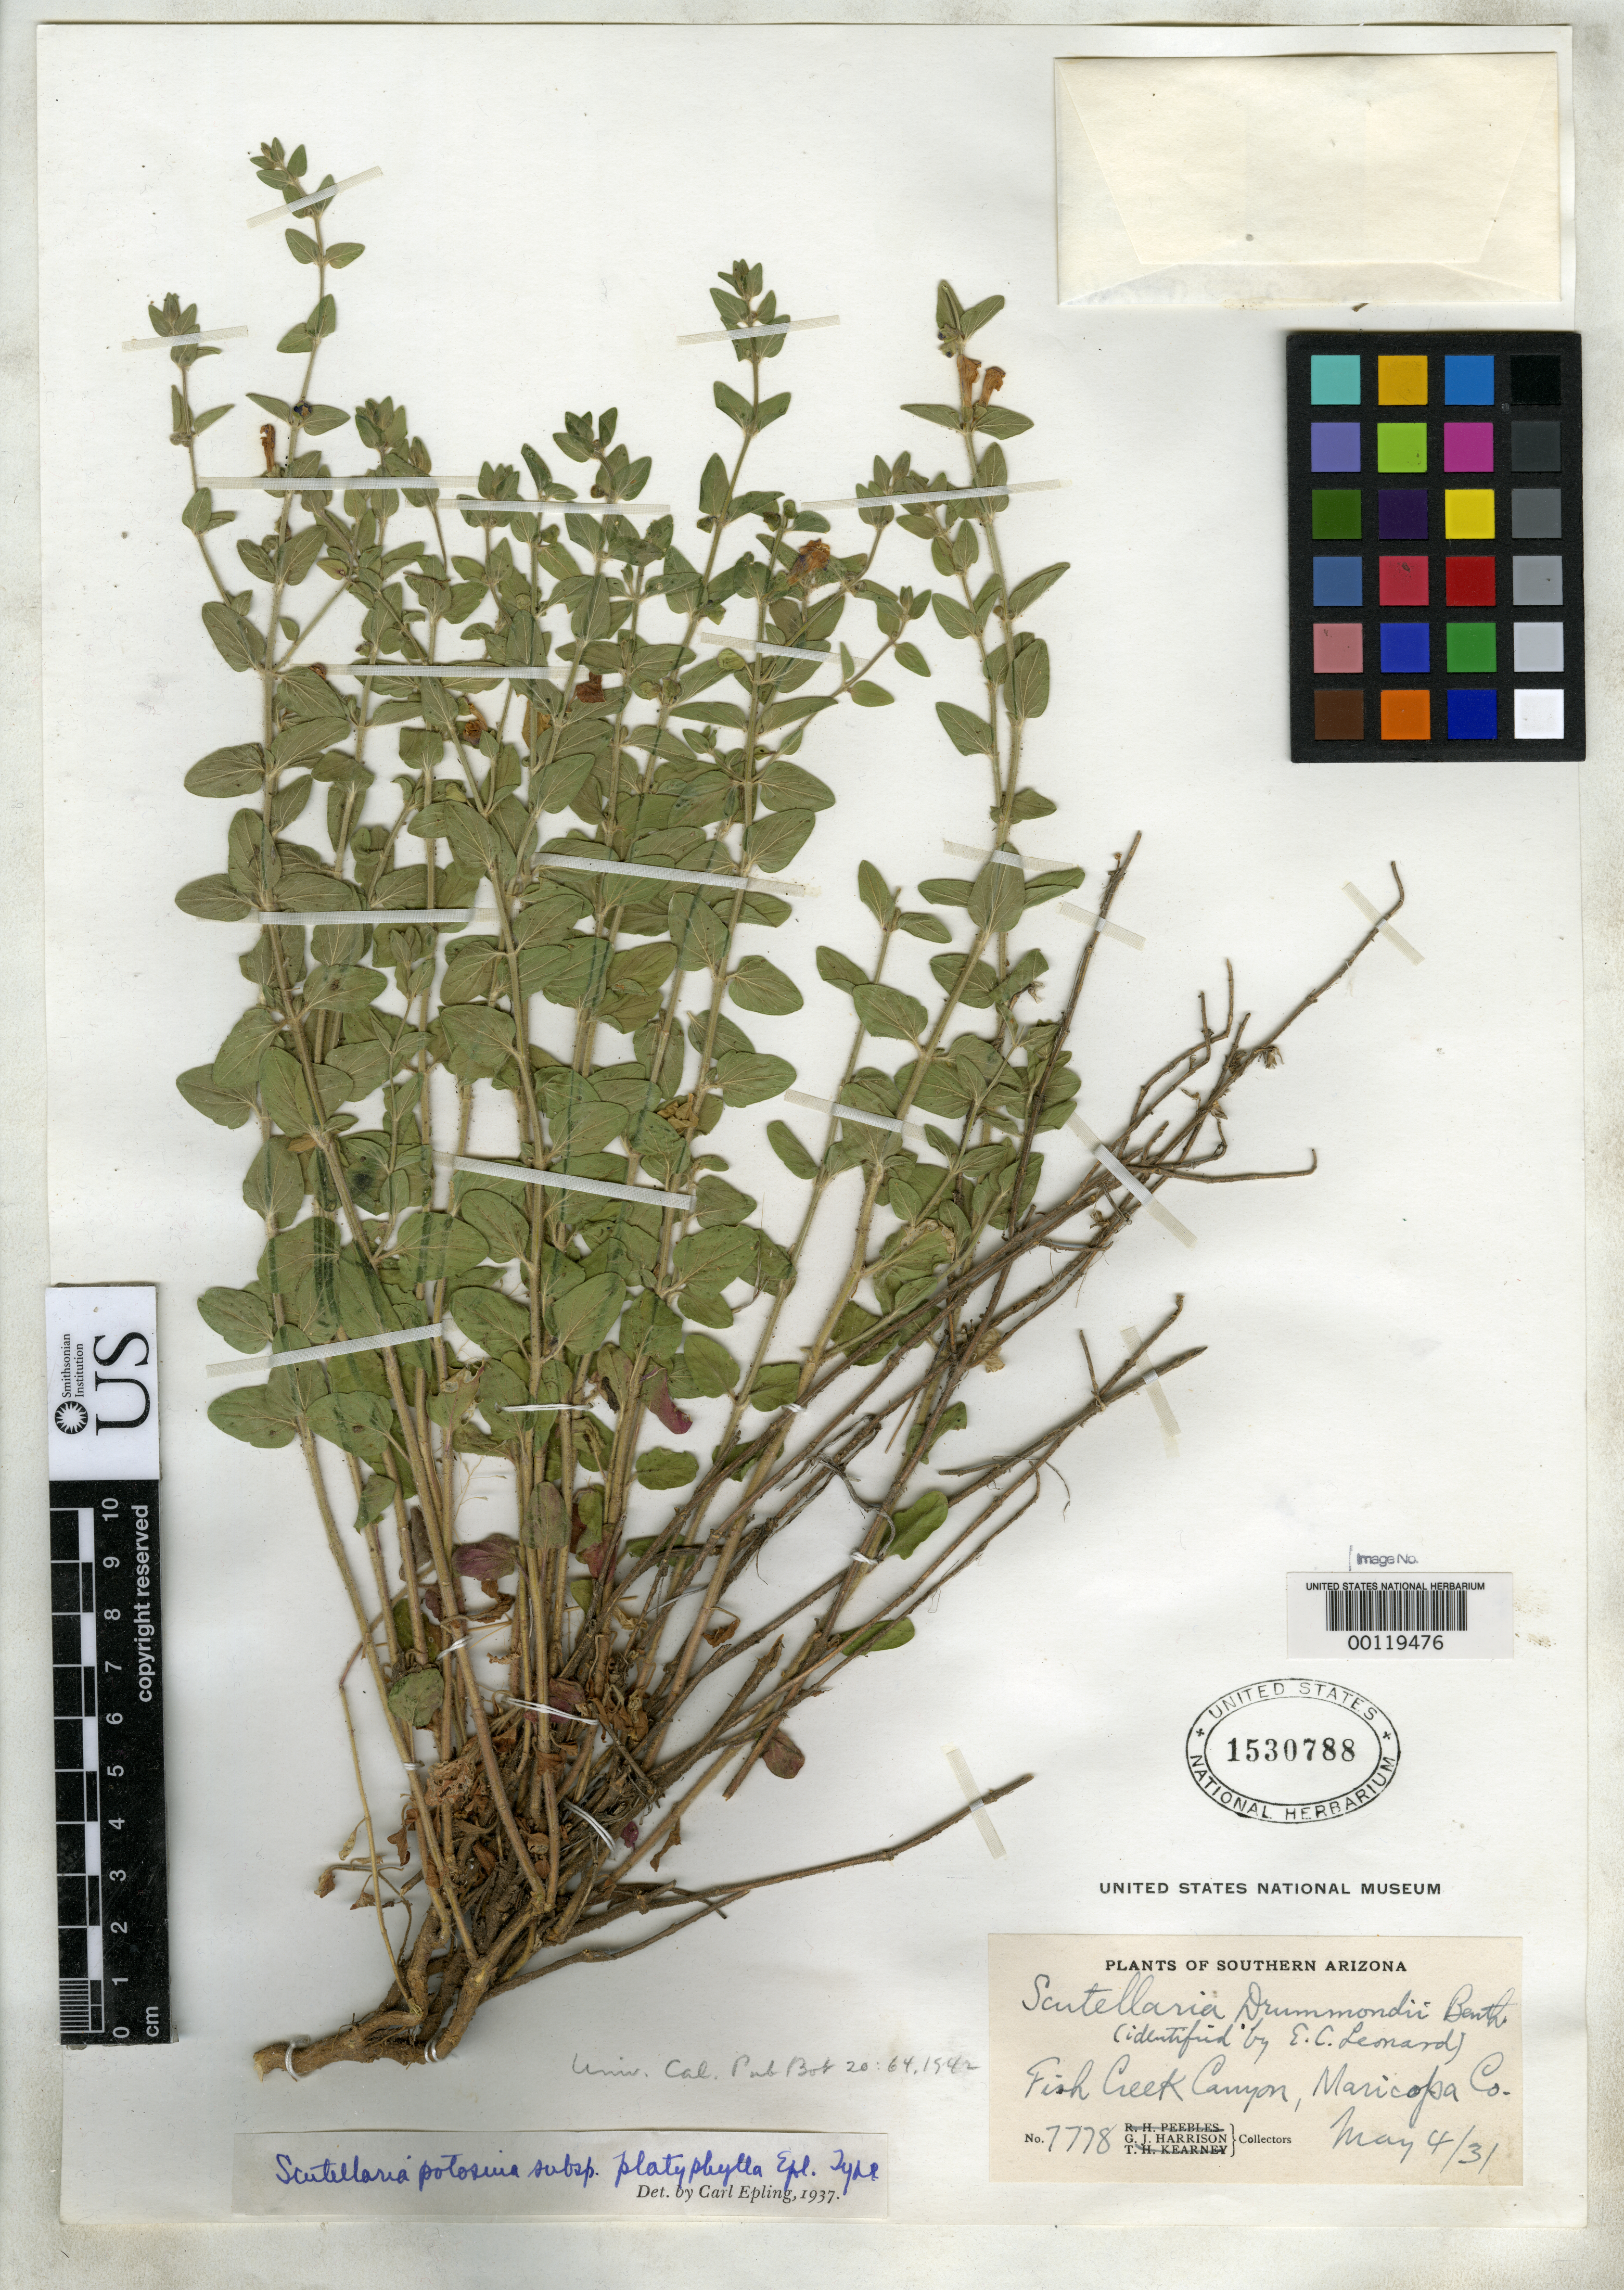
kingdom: Plantae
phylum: Tracheophyta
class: Magnoliopsida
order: Lamiales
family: Lamiaceae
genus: Scutellaria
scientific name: Scutellaria potosina subsp. platyphylla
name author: Epling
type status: Possible Holotype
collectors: G. J. Harrison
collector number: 7778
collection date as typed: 04 May 1931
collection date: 1931-05-04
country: United States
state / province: Arizona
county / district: Maricopa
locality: Fish Creek canyon.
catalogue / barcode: US 1530788